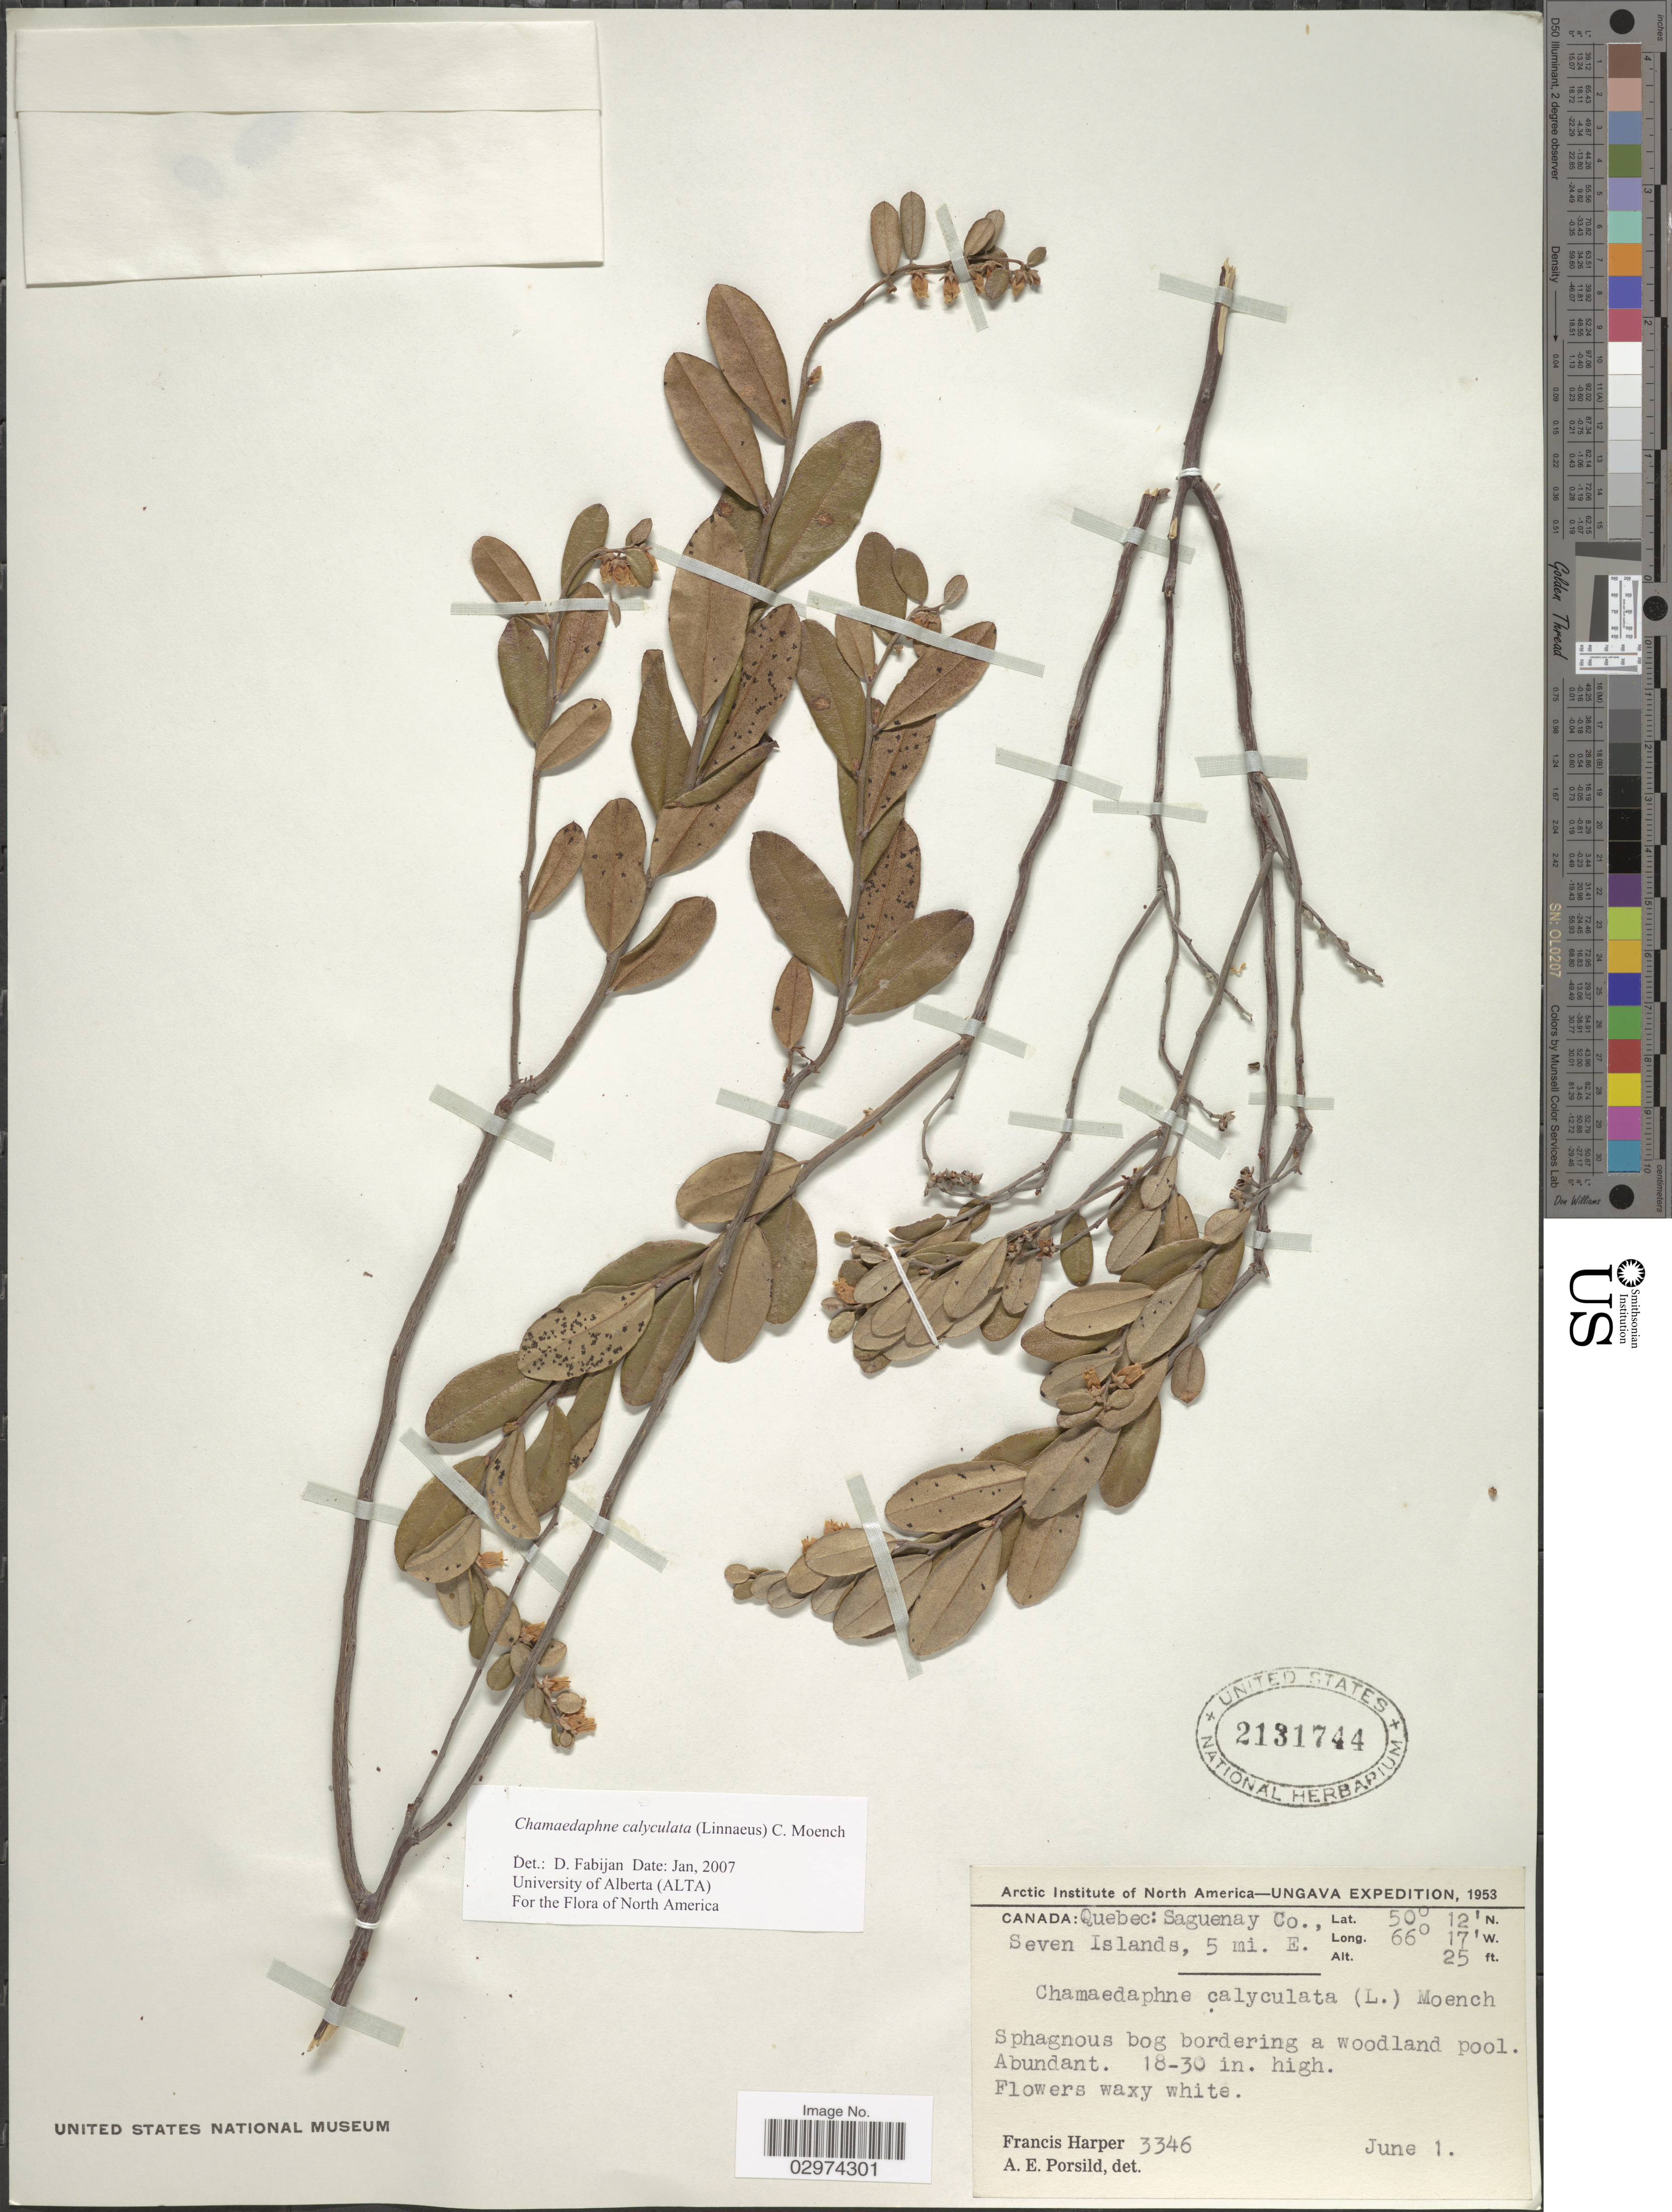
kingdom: Plantae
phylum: Tracheophyta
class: Magnoliopsida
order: Ericales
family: Ericaceae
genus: Chamaedaphne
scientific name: Chamaedaphne calyculata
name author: (L.) Moench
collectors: F. Harper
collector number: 3346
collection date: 1953-06-01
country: Canada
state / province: Quebec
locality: Ungava. Saguenay Co. Seven Islands, 5 mi. E.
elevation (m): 8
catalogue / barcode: US 2131744